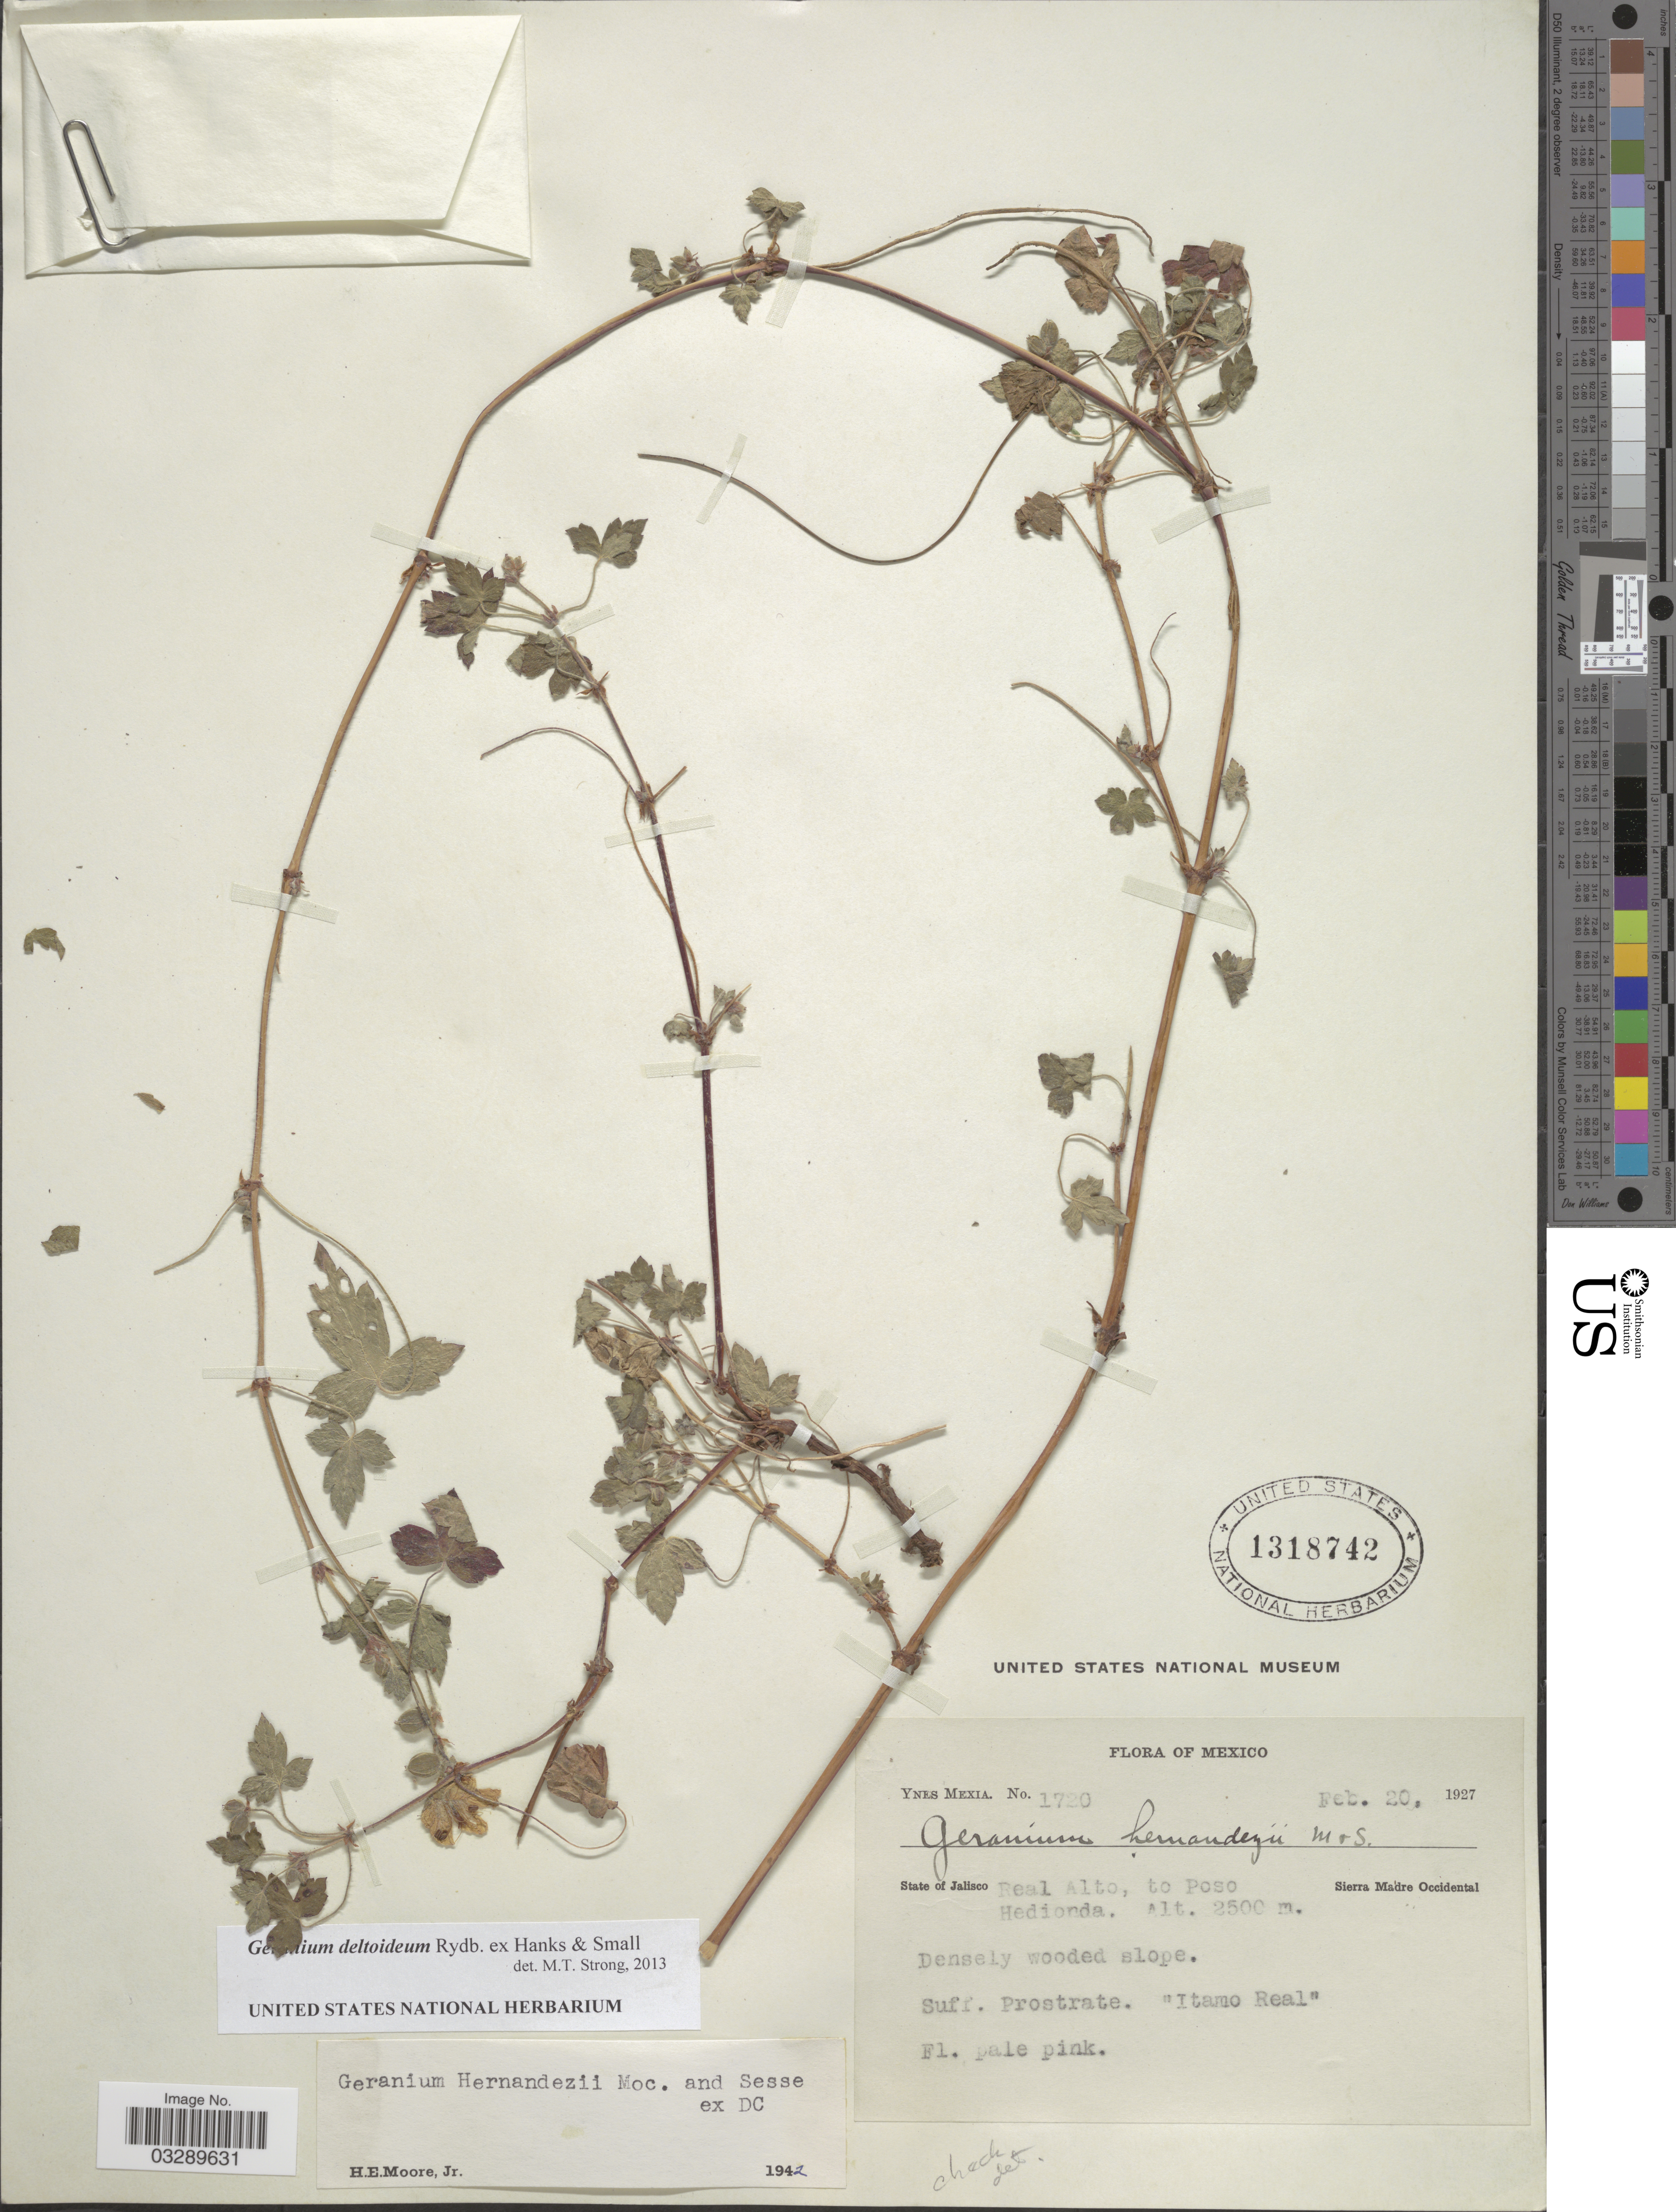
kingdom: Plantae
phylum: Tracheophyta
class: Magnoliopsida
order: Geraniales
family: Geraniaceae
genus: Geranium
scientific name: Geranium deltoideum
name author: Rydb.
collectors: Y. Mexia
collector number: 1720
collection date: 1927-02-20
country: Mexico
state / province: Jalisco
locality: Real Alto, to Poso, Hedionda. Sierra Madre Occidental.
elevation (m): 2500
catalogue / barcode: US 1318742